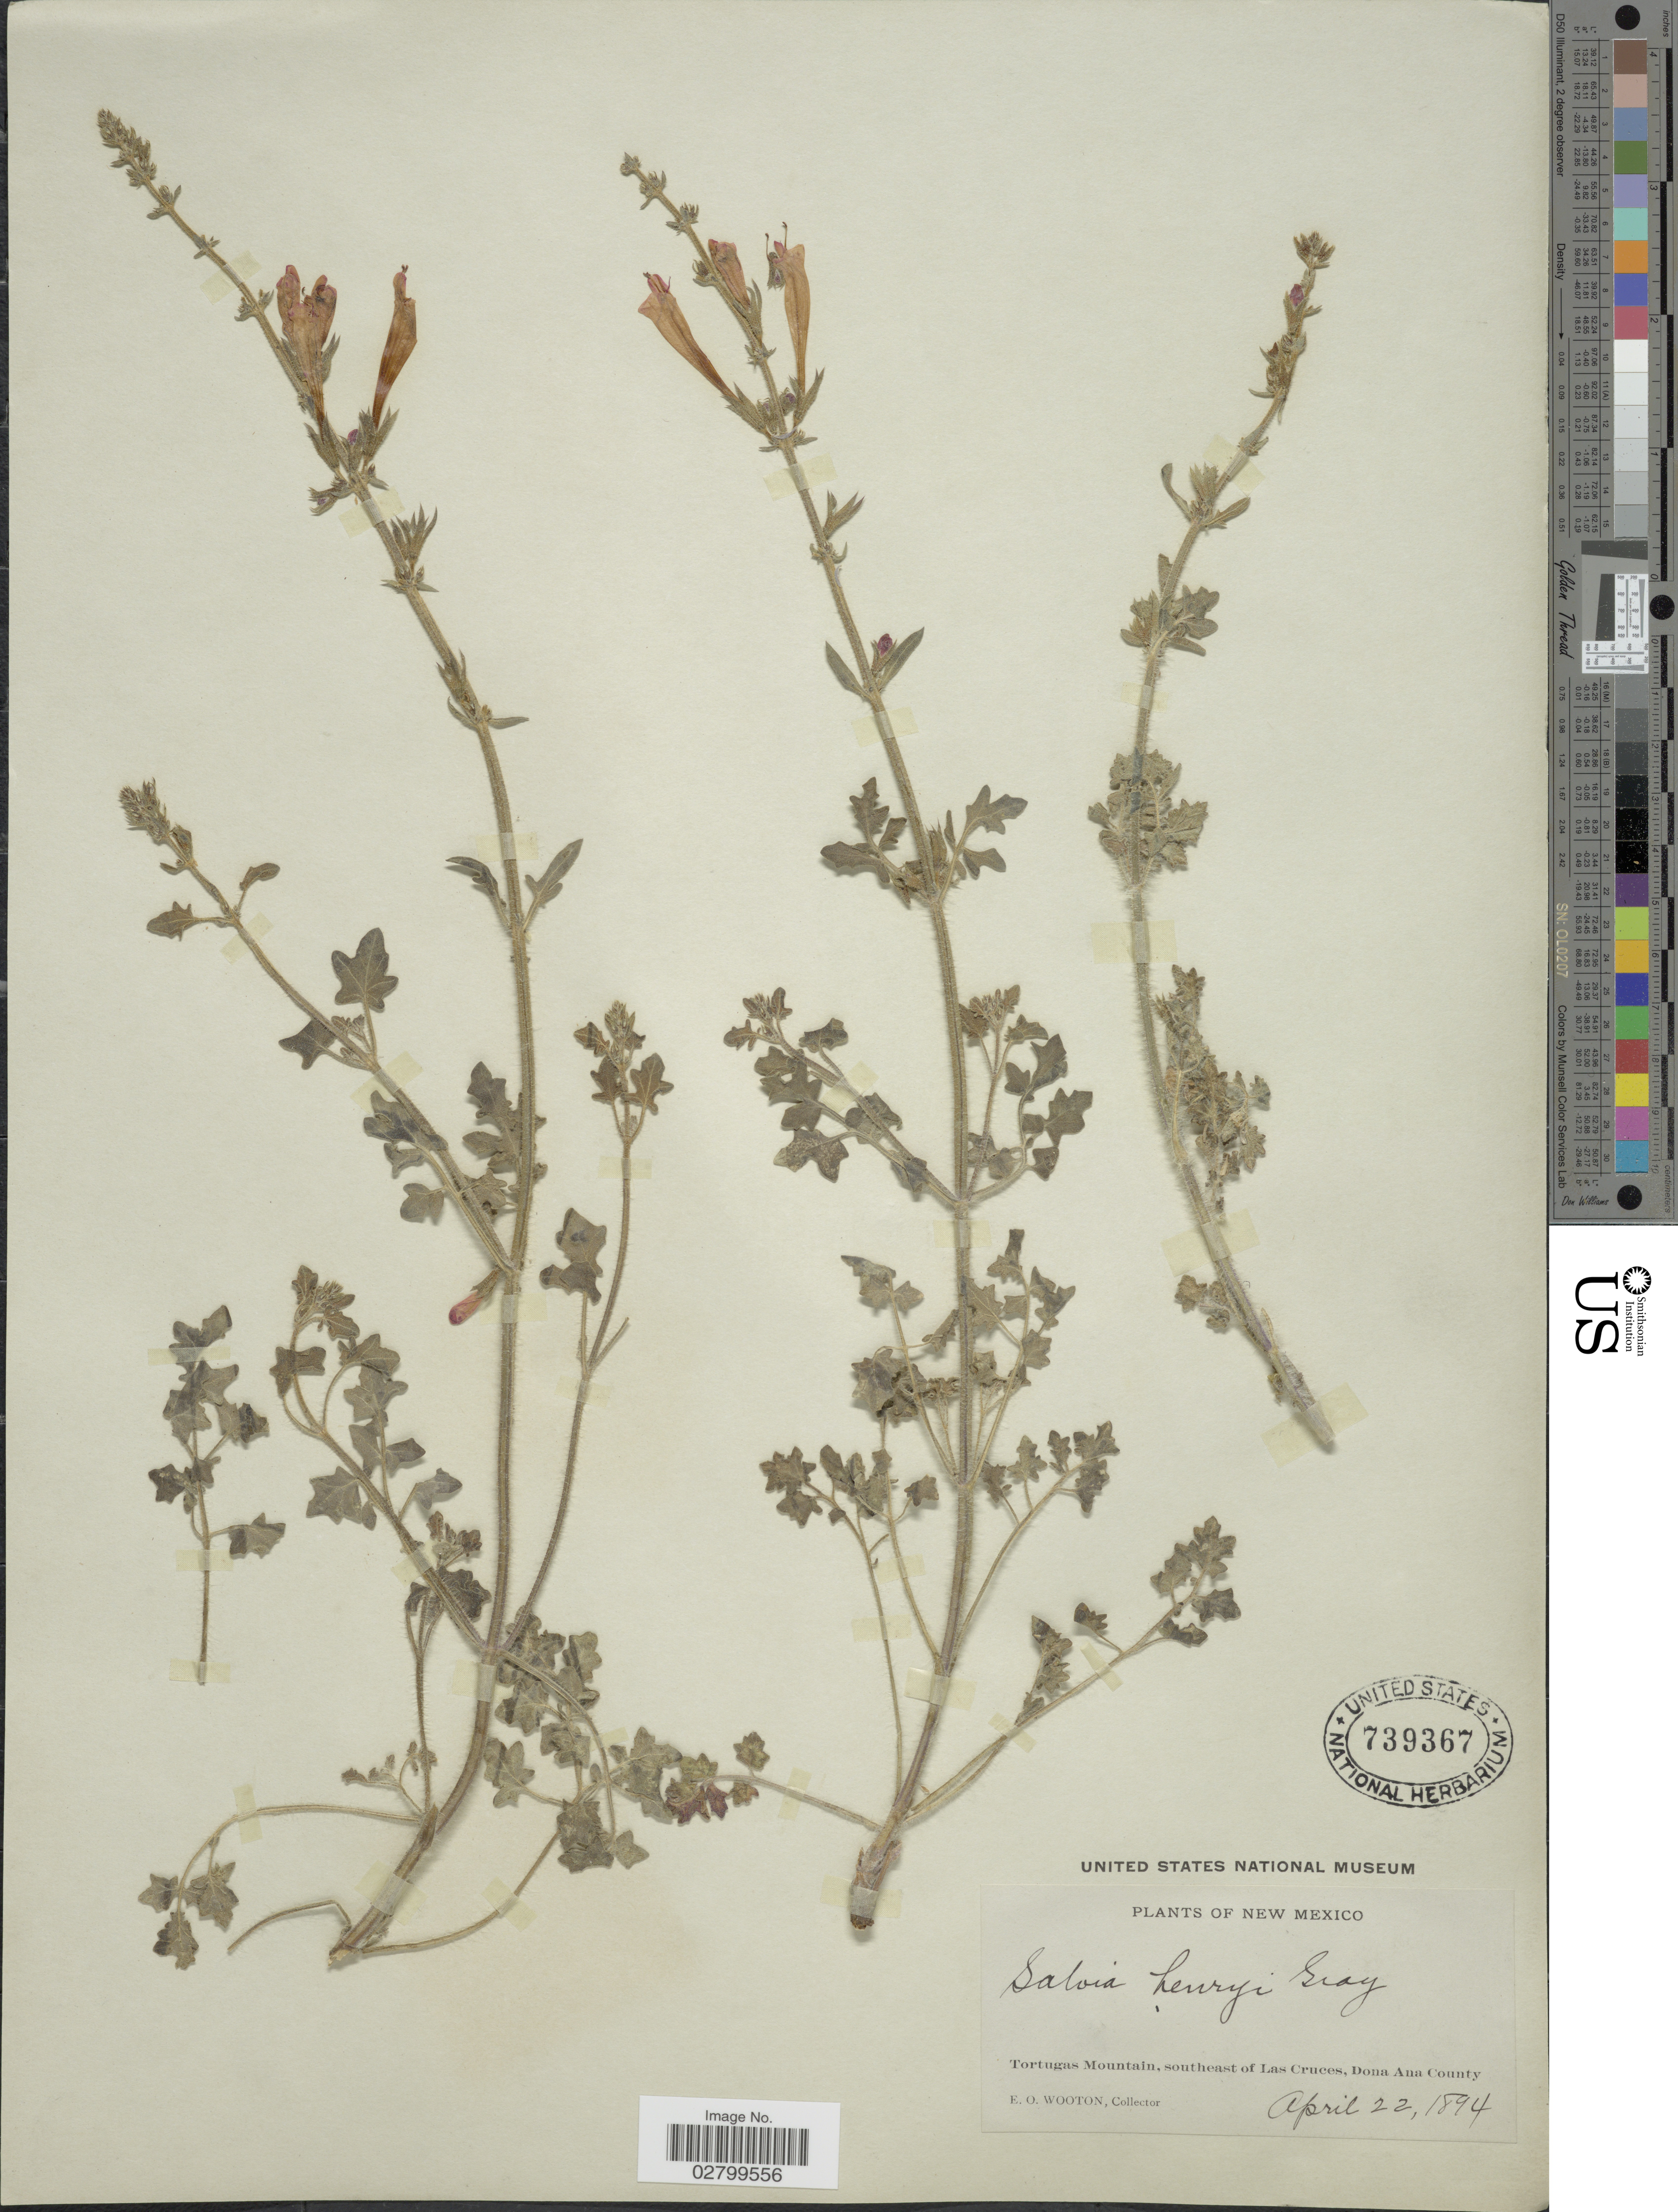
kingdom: Plantae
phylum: Tracheophyta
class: Magnoliopsida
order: Lamiales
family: Lamiaceae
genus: Salvia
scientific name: Salvia henryi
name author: A. Gray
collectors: E. O. Wooton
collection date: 1894-04-22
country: United States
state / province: New Mexico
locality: Tortugas Mountain, southeast of Las Cruces, Dona Ana County.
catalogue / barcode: US 739367